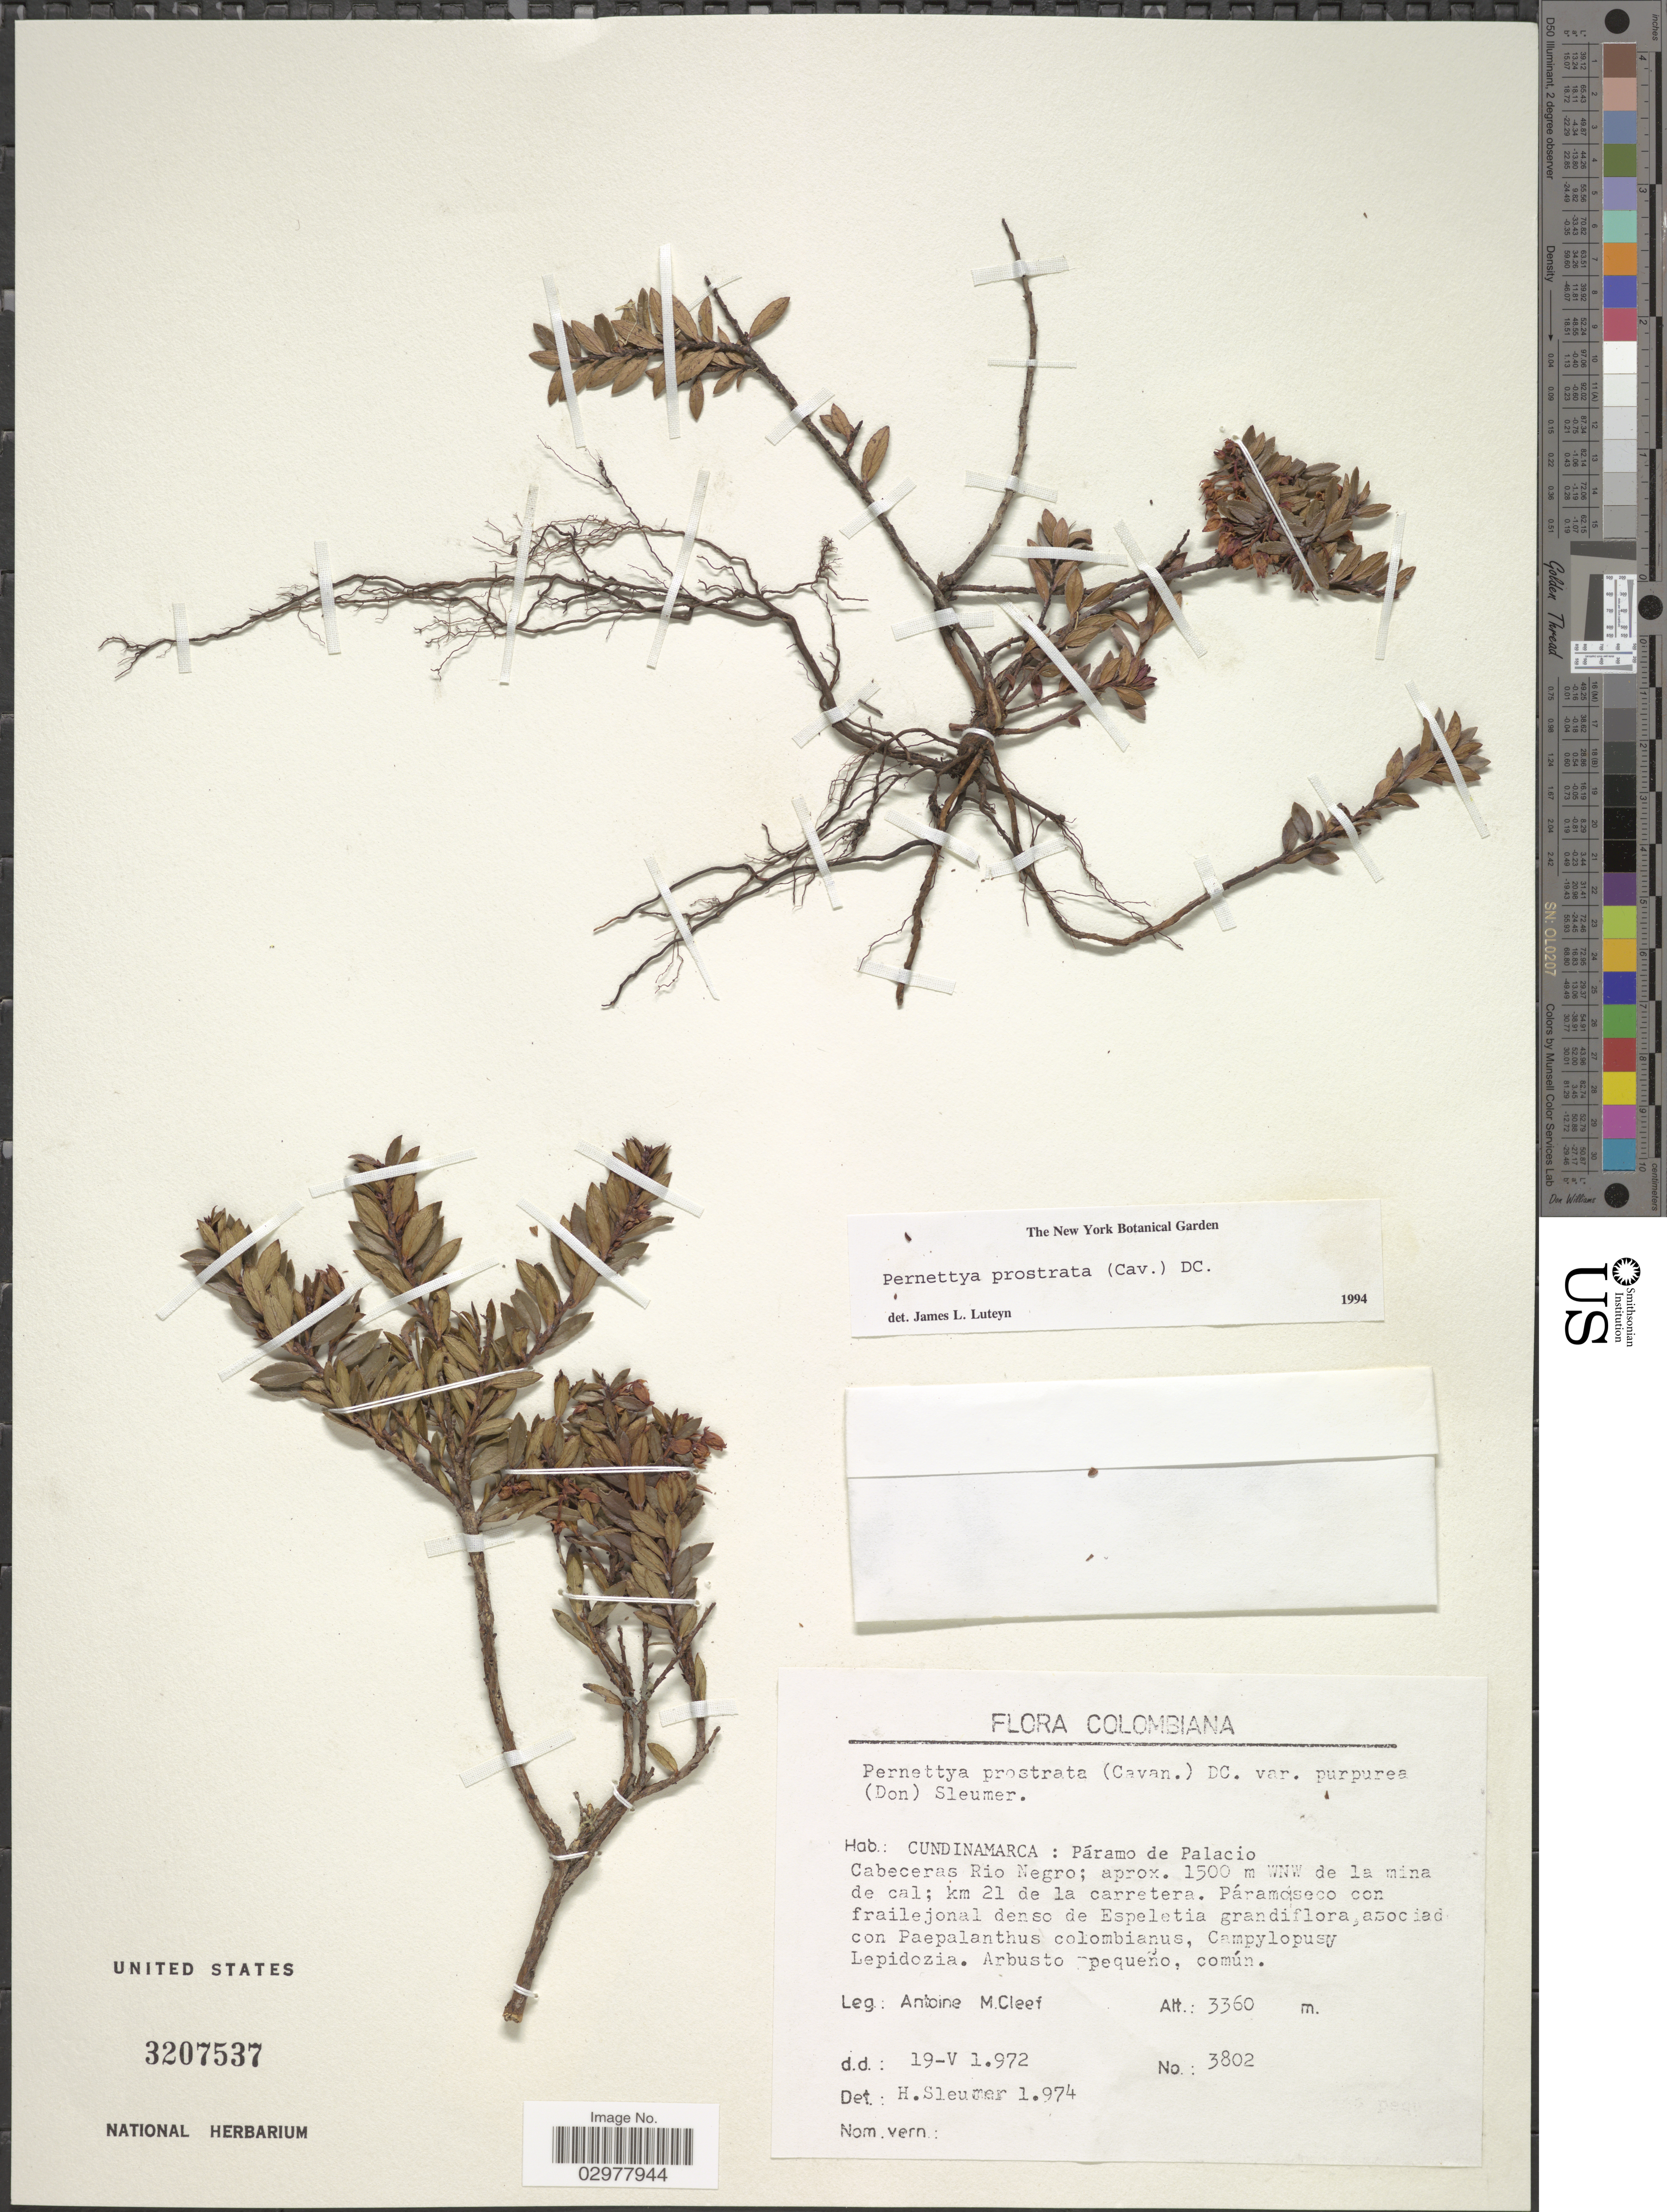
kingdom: Plantae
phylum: Tracheophyta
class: Magnoliopsida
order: Ericales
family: Ericaceae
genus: Pernettya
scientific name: Pernettya prostrata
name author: (Cav.) DC.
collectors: A. M. Cleef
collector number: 3802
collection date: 1972-05-19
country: Colombia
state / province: Cundinamarca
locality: Páramo de Palacio. Cabeceras Rio Negro; aprox. 1500 m WNW de la mina de cal; km 21 de la carretera.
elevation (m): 3360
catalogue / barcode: US 3207537